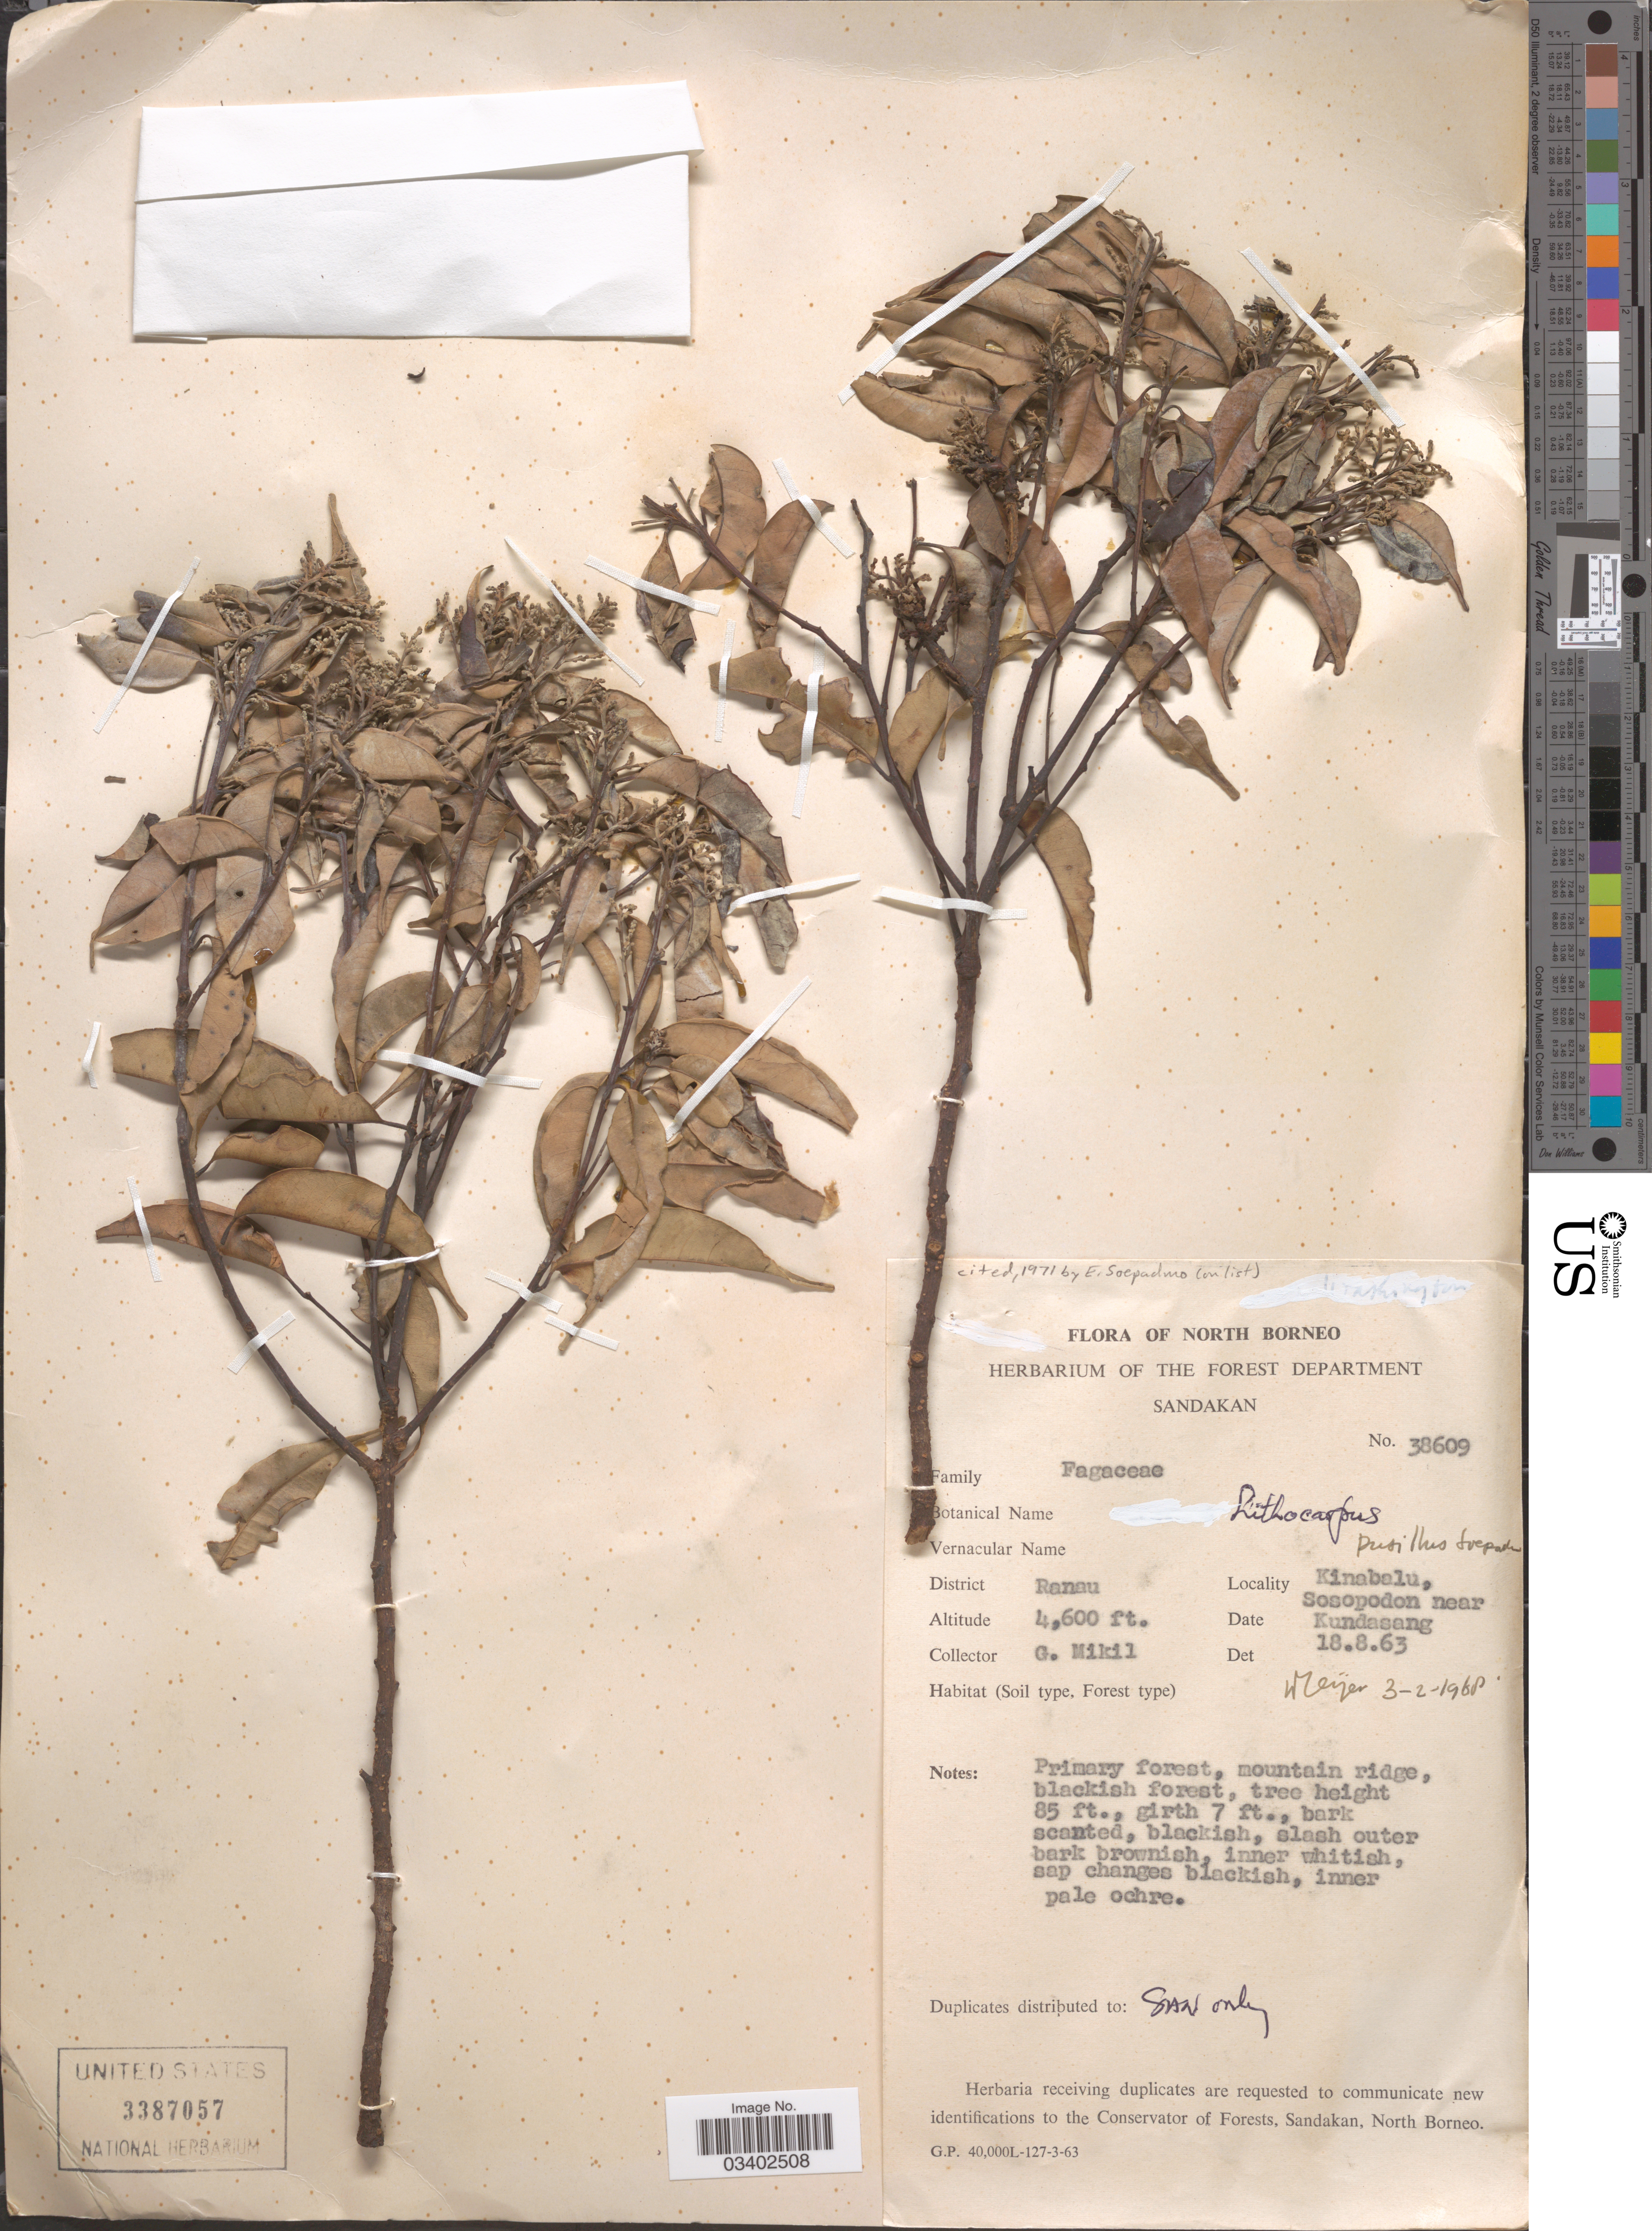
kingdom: Plantae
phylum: Tracheophyta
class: Magnoliopsida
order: Fagales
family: Fagaceae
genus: Lithocarpus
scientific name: Lithocarpus pusillus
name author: Soepadmo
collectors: G. Mikil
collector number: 38609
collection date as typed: Transcribed d/m/y: 18/8/63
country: Malaysia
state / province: Sabah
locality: North Borneo. District Ranau. Kinabalu, Sosopodon near Kundasang.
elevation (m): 1402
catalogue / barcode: US 3387057